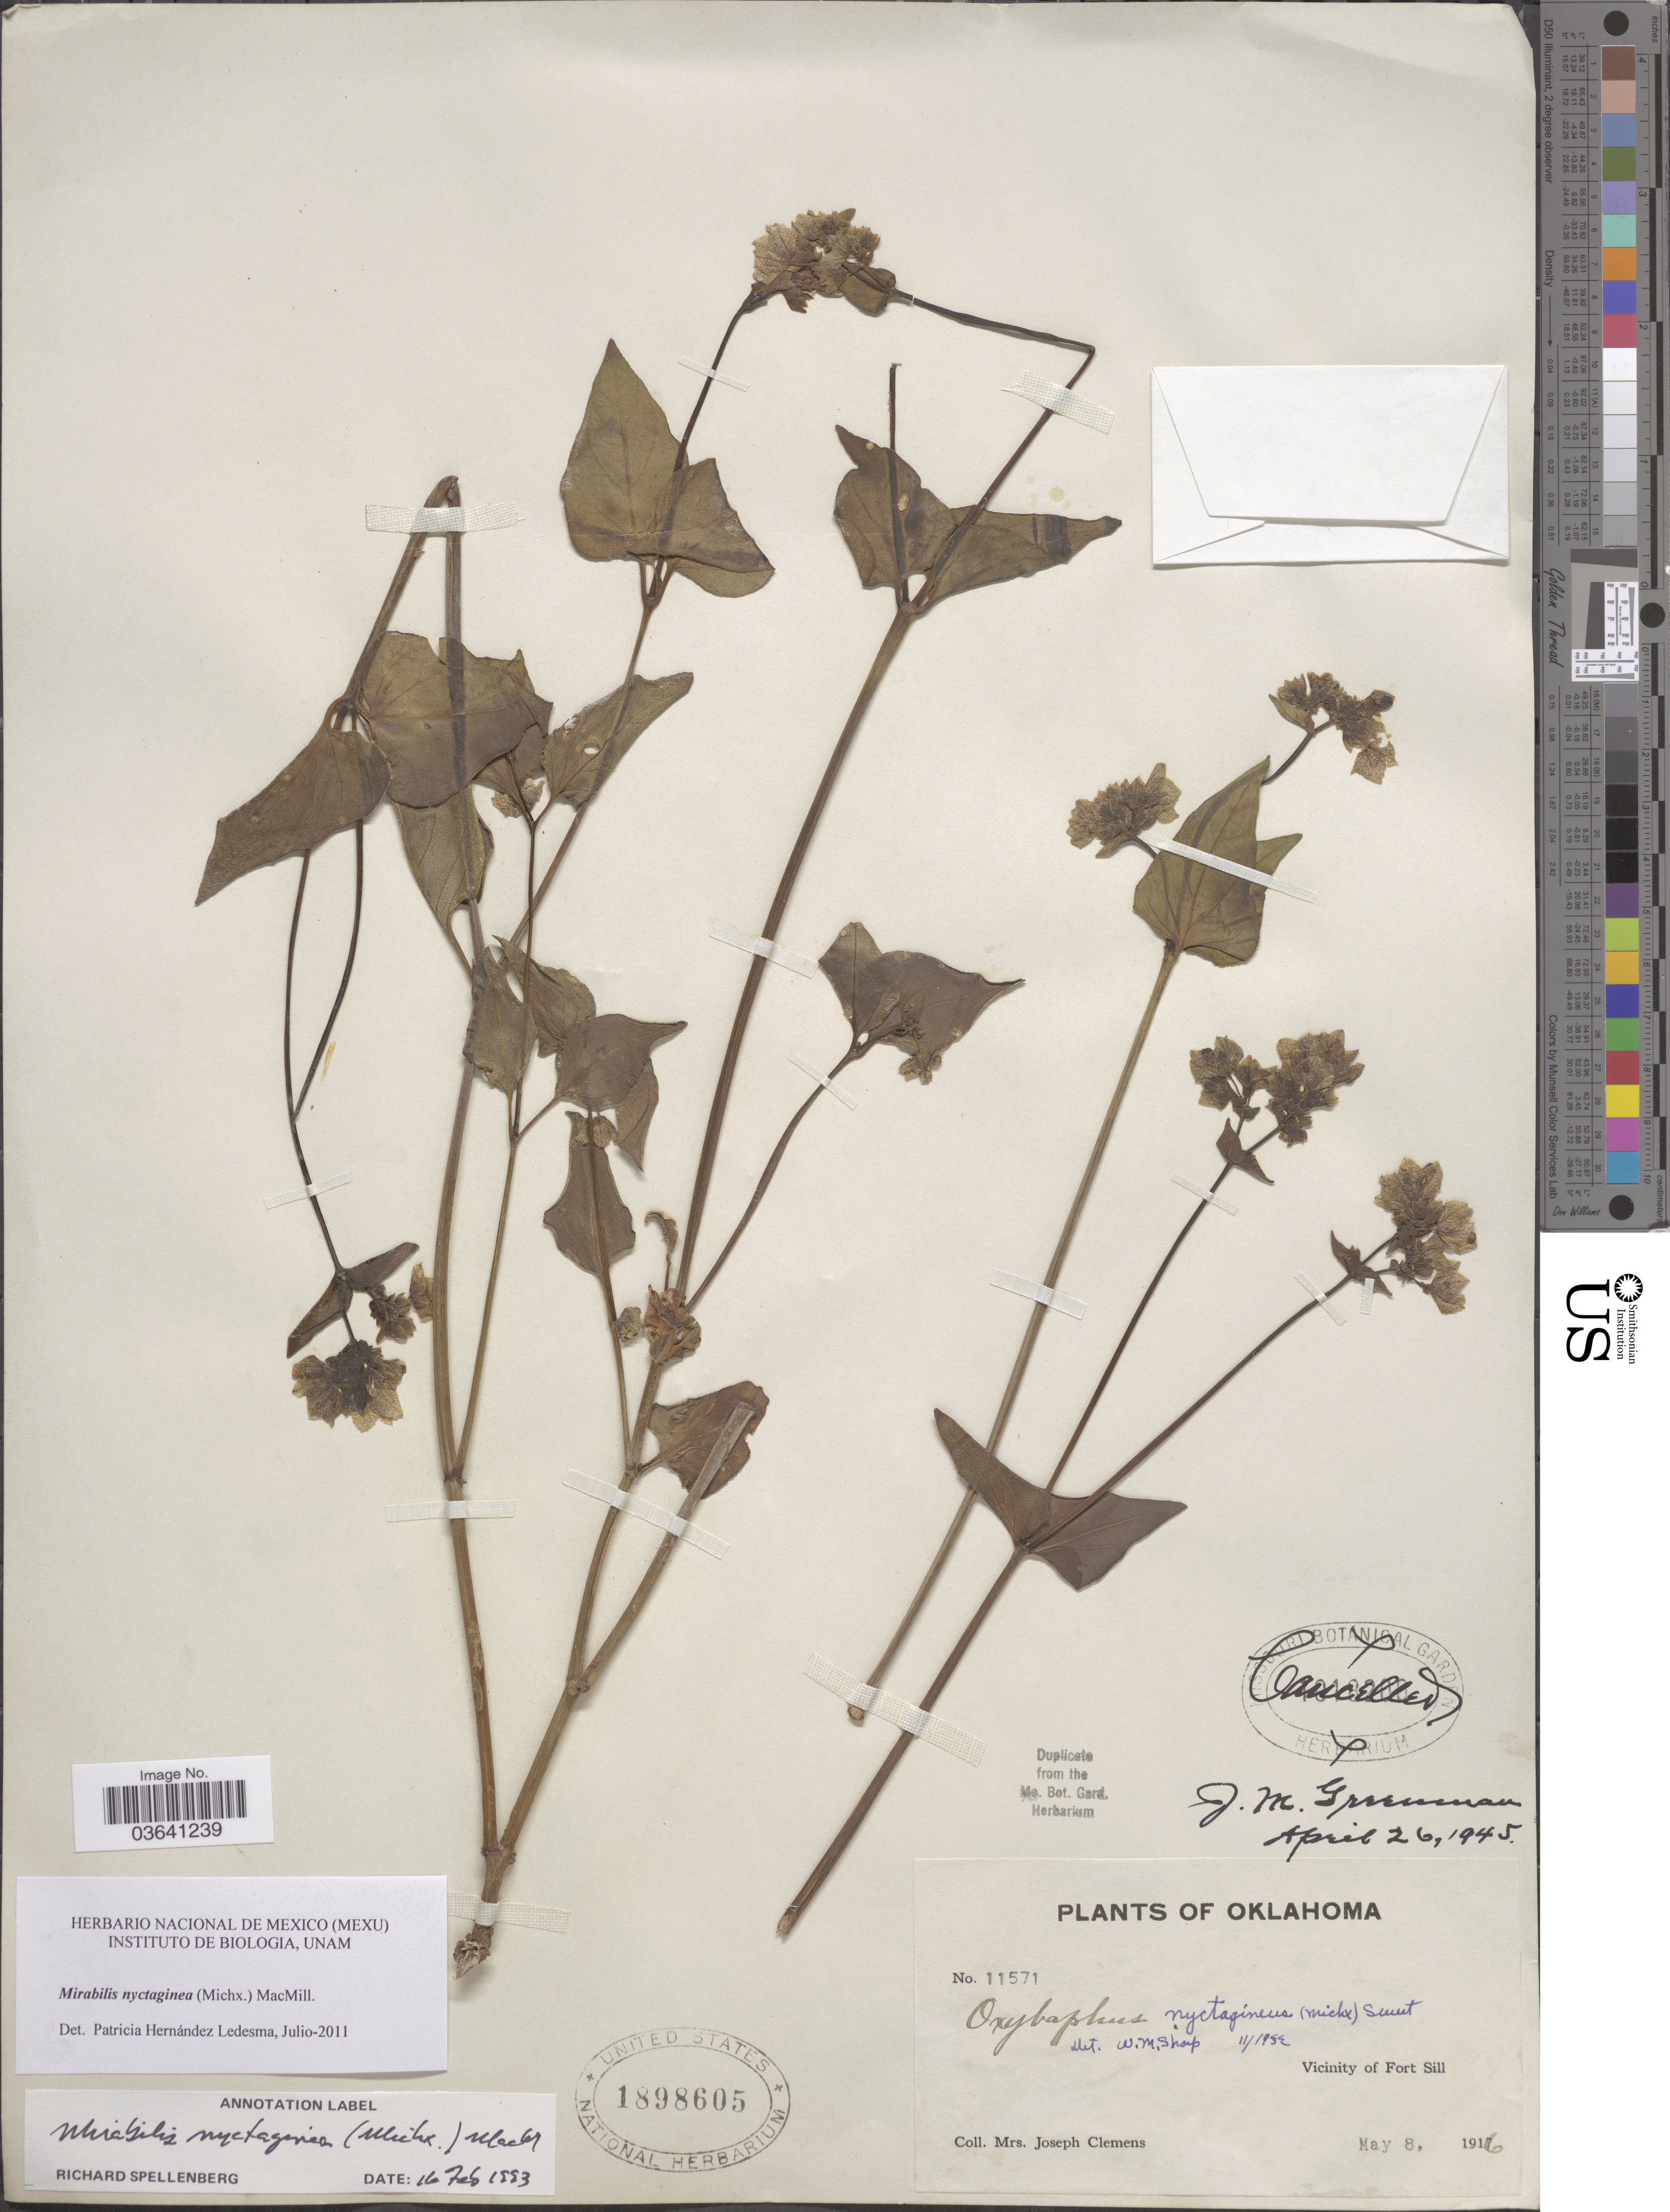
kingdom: Plantae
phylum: Tracheophyta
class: Magnoliopsida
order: Caryophyllales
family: Nyctaginaceae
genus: Mirabilis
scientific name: Mirabilis nyctaginea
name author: (Michx.) MacMill.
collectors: J. Clemens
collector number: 11571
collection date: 1916-05-08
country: United States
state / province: Oklahoma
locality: Vicinity of Fort Sill.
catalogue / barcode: US 1898605